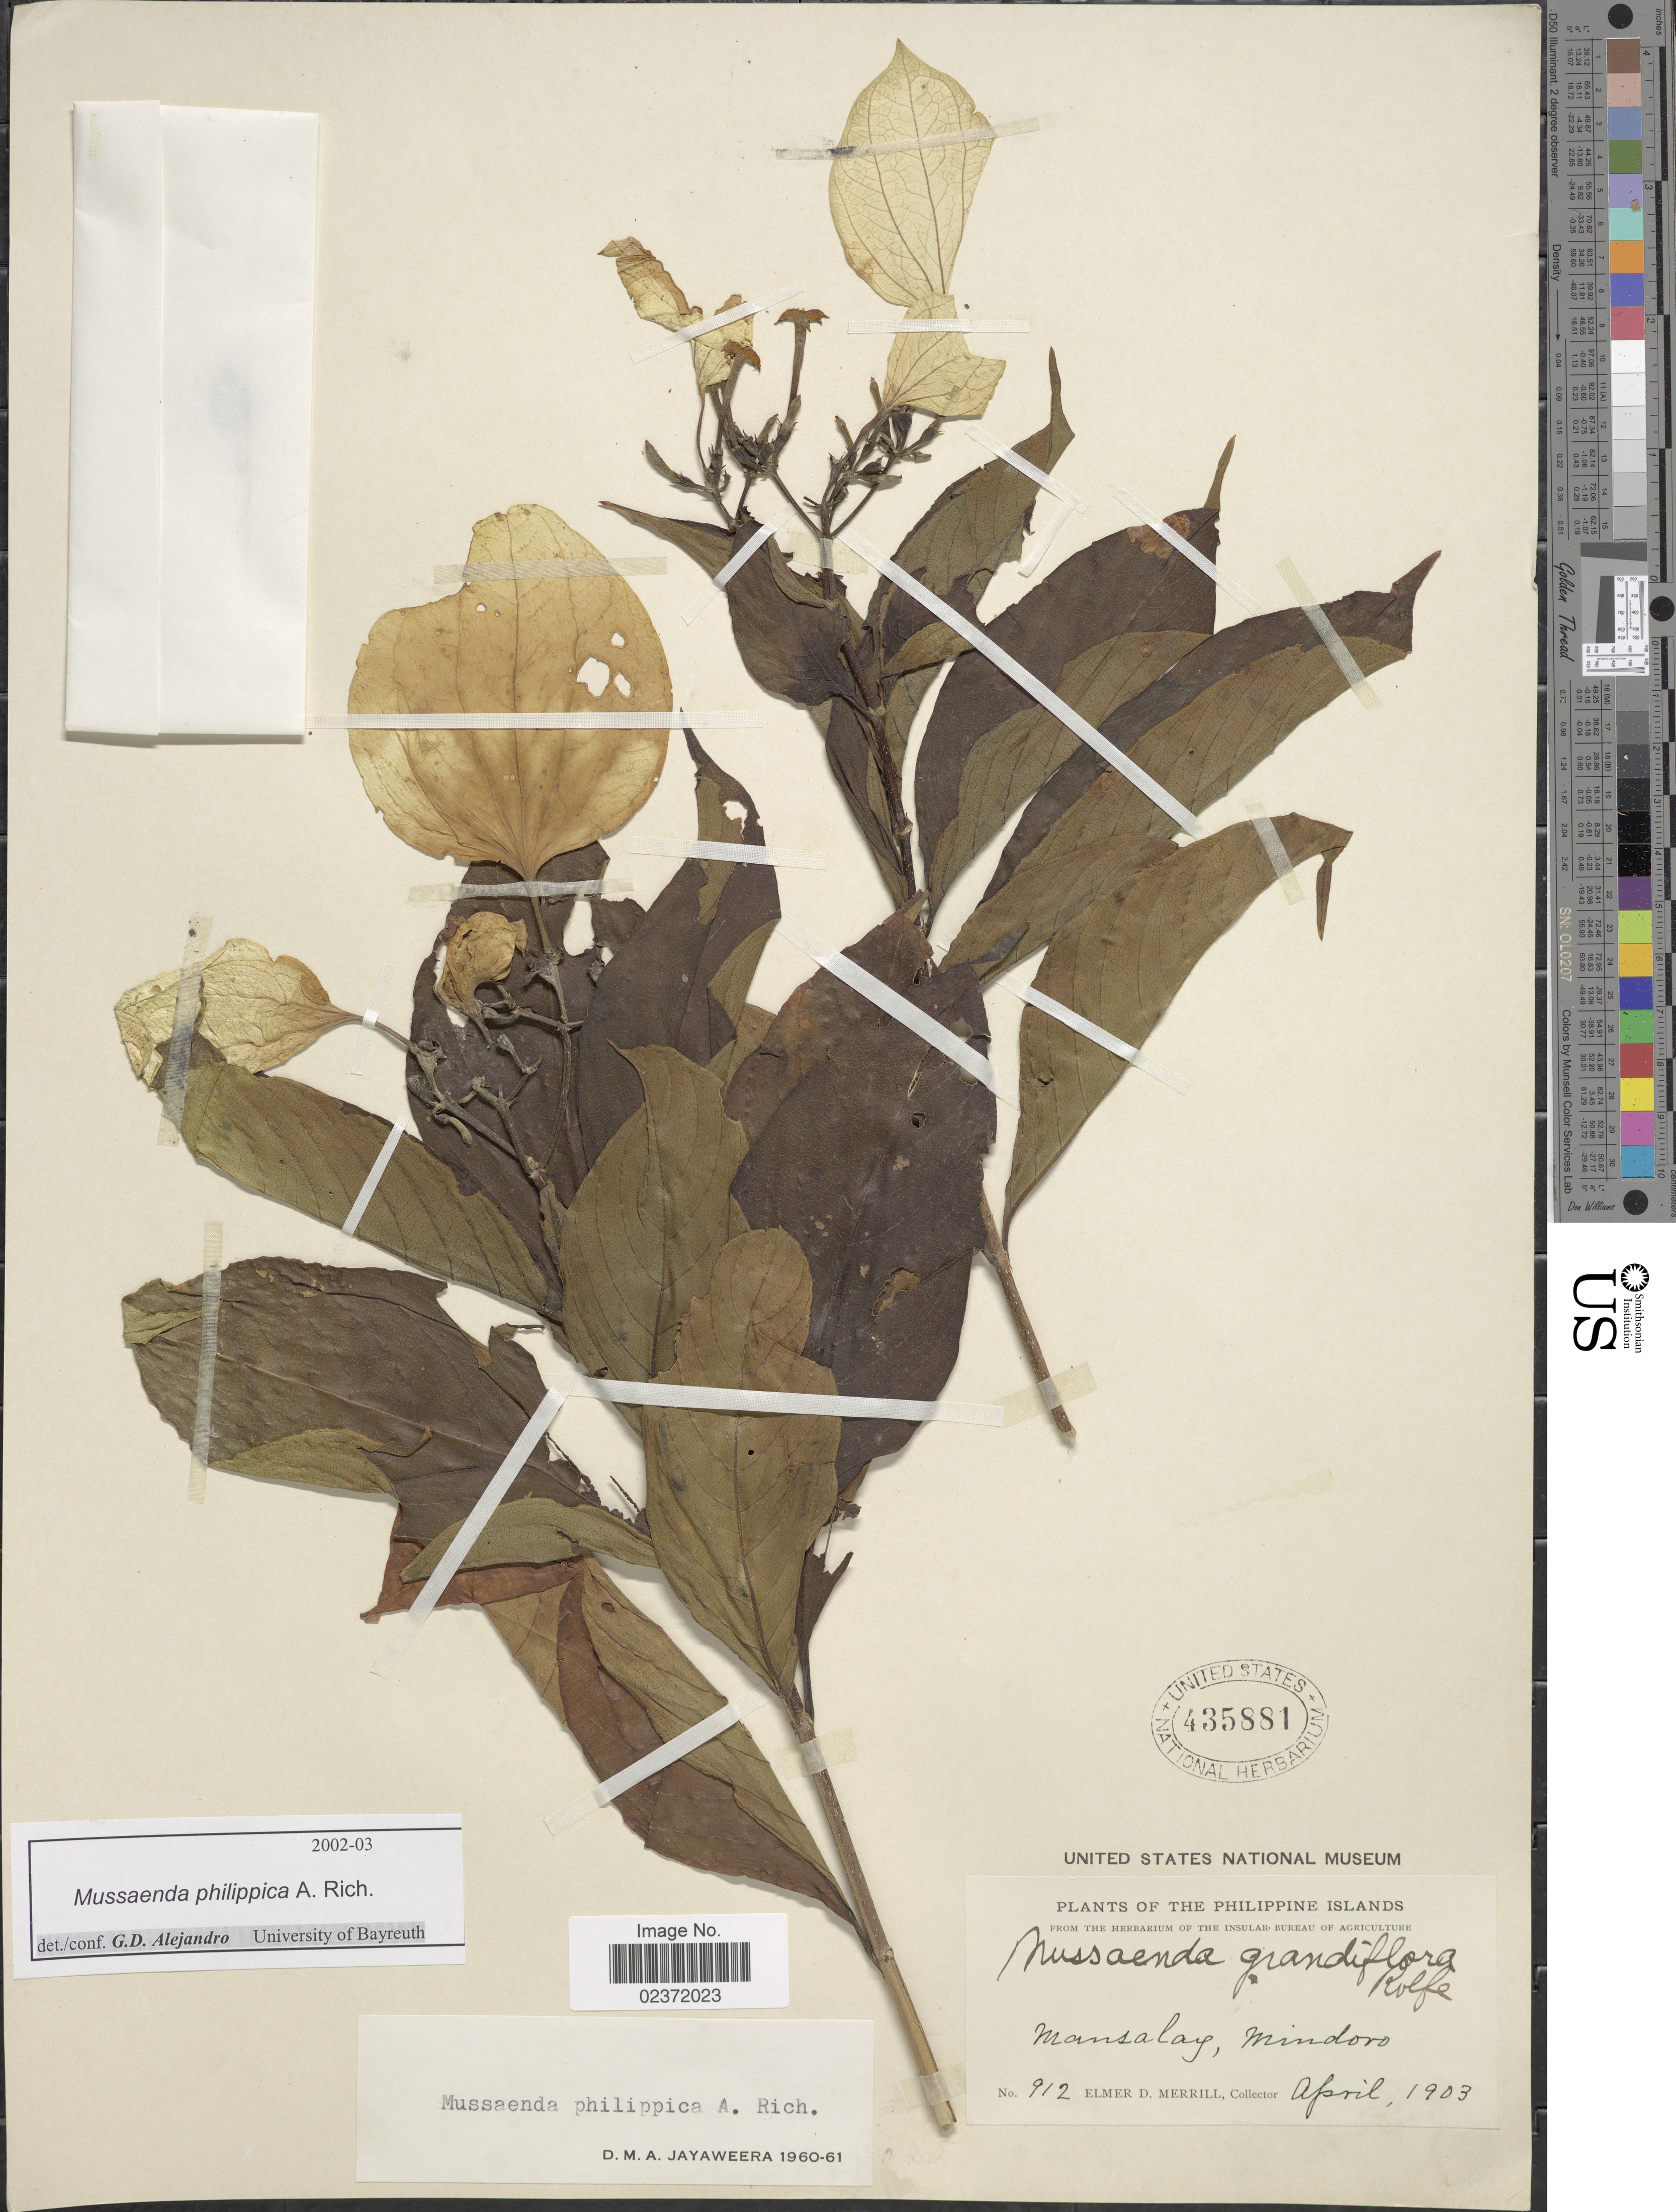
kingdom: Plantae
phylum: Tracheophyta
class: Magnoliopsida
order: Gentianales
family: Rubiaceae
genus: Mussaenda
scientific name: Mussaenda philippica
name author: A. Rich.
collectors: E. D. Merrill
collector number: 912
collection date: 1903-04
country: Philippines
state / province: Mimaropa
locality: Mansalay, Mindoro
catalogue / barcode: US 435881